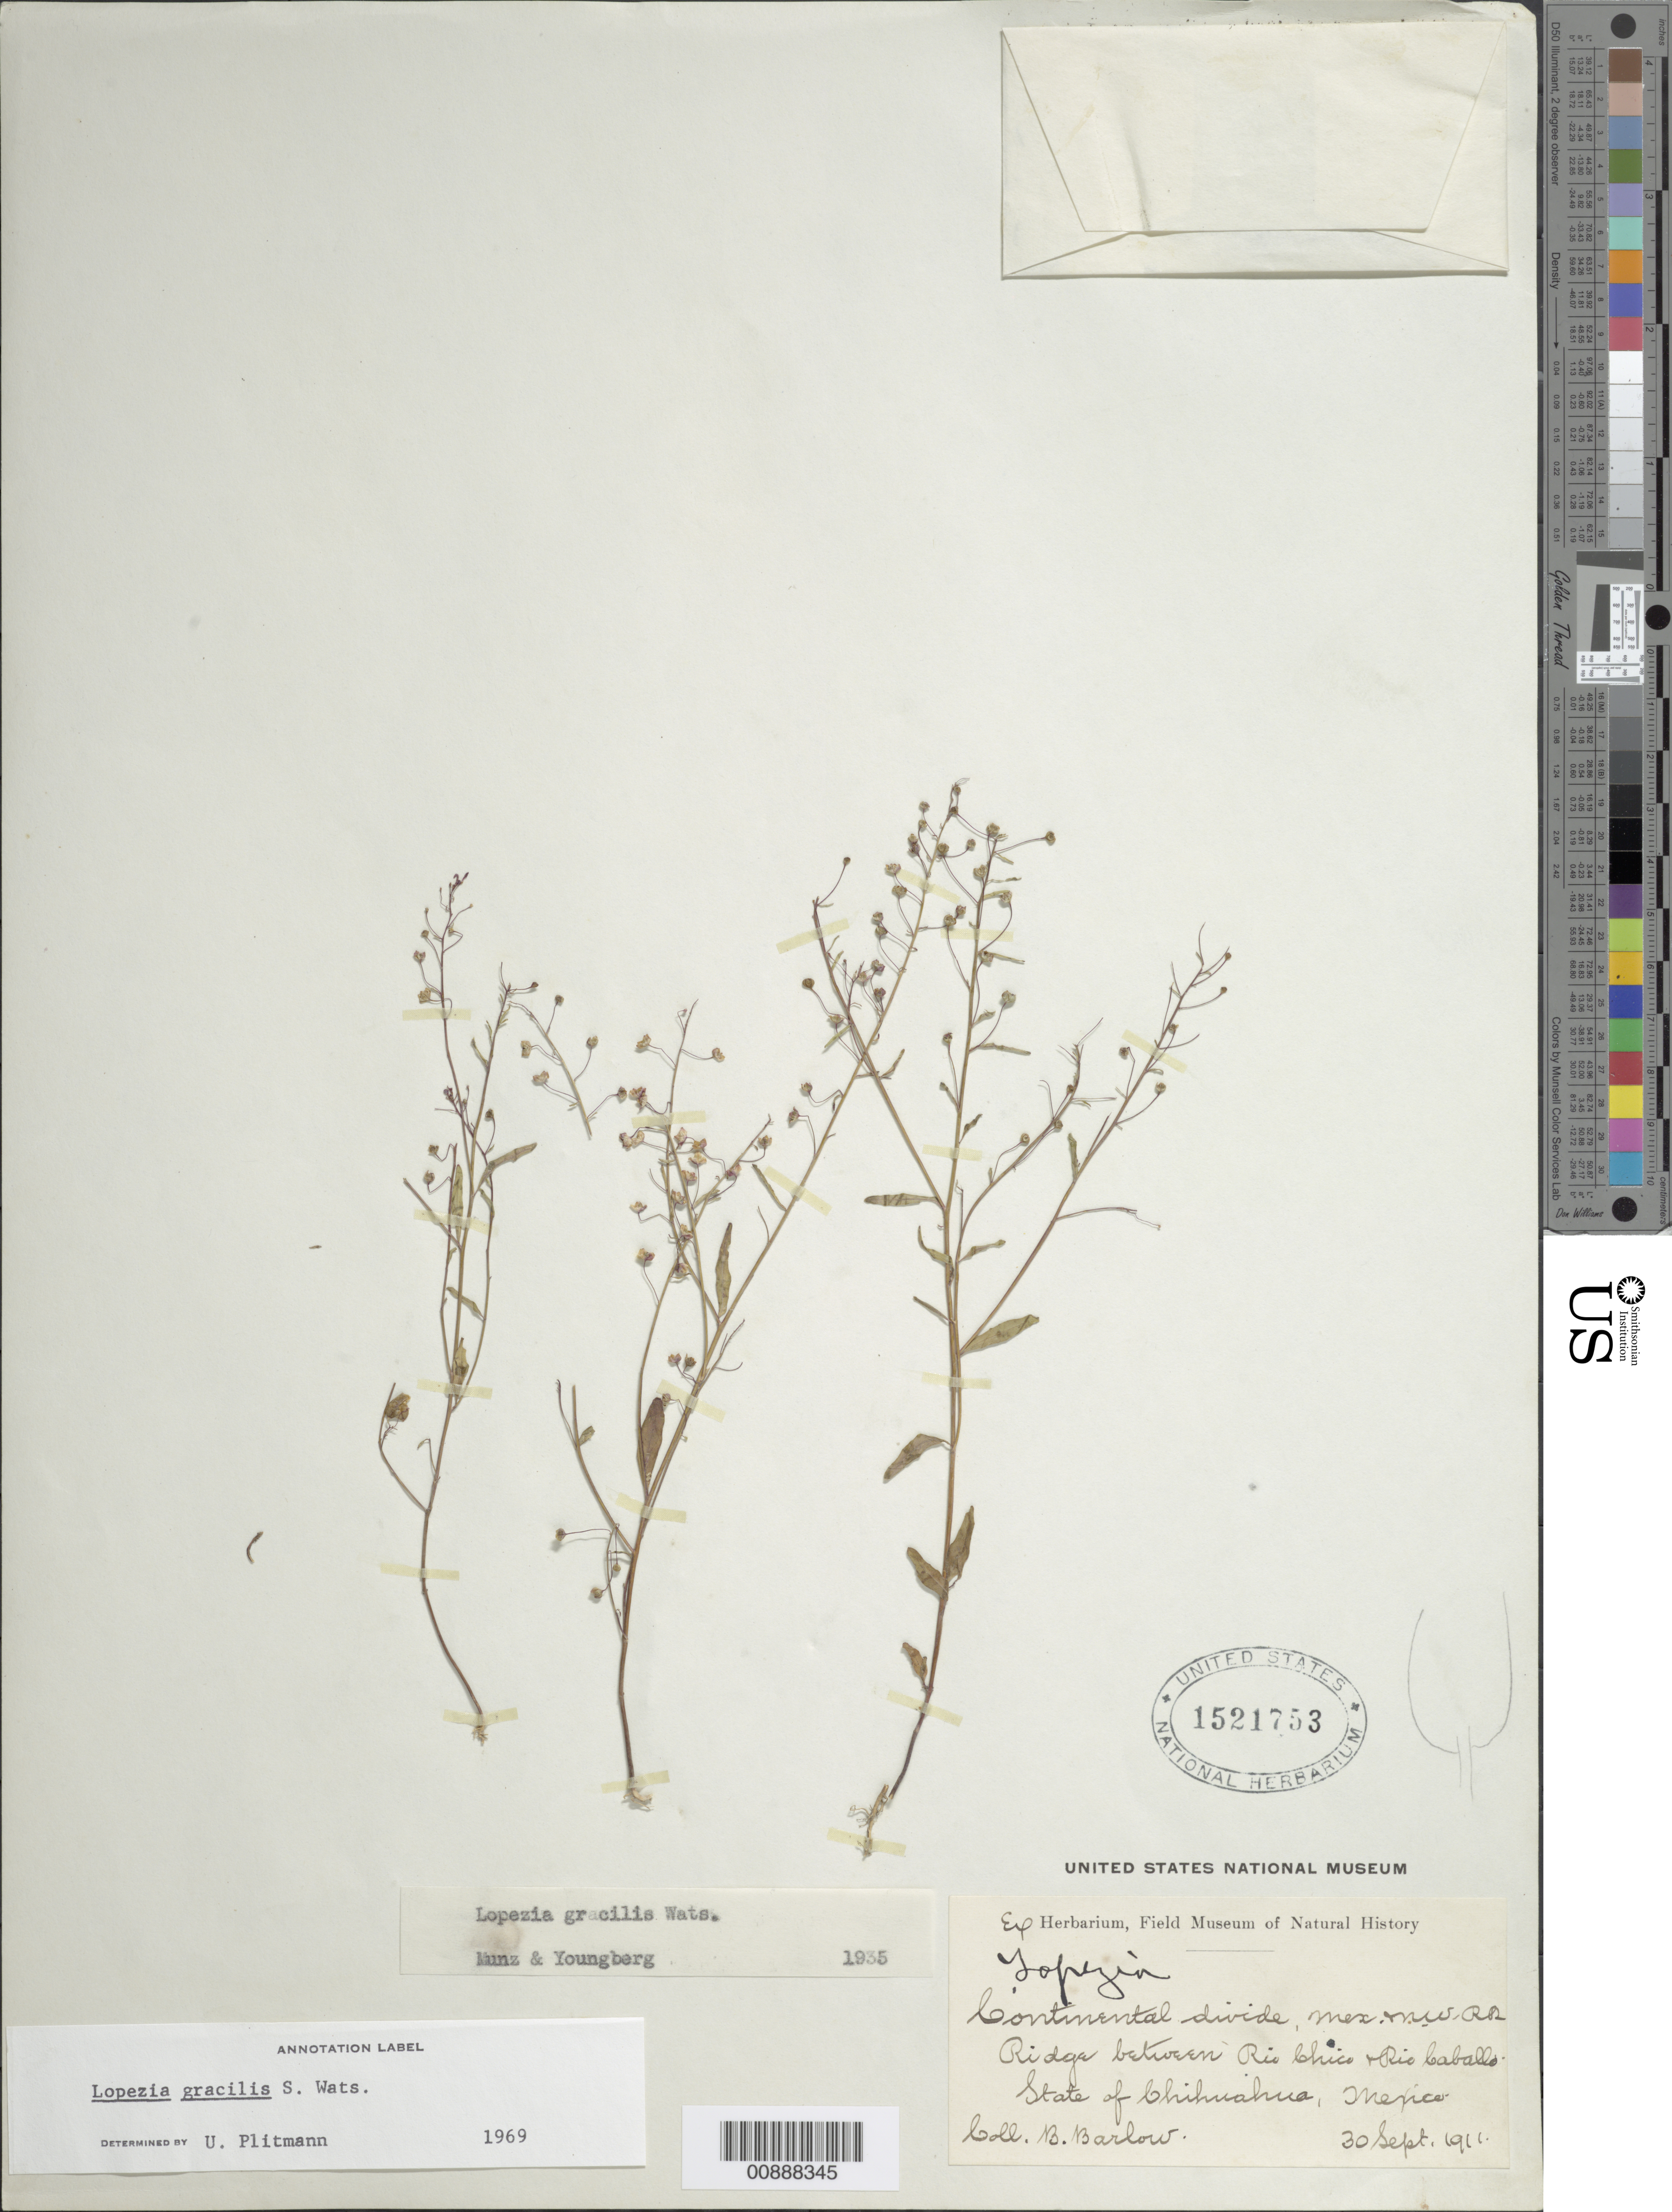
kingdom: Plantae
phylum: Tracheophyta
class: Magnoliopsida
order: Myrtales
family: Onagraceae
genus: Lopezia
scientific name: Lopezia gracilis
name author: S. Watson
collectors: Barlow, B.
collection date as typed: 30 Sep 1911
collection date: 1911-09-30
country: Mexico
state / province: Chihuahua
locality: Continental divide mex.& N.W. RR. Ridge between Río Chico and Río Caballo, Chihuahua.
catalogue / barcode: US 1521753